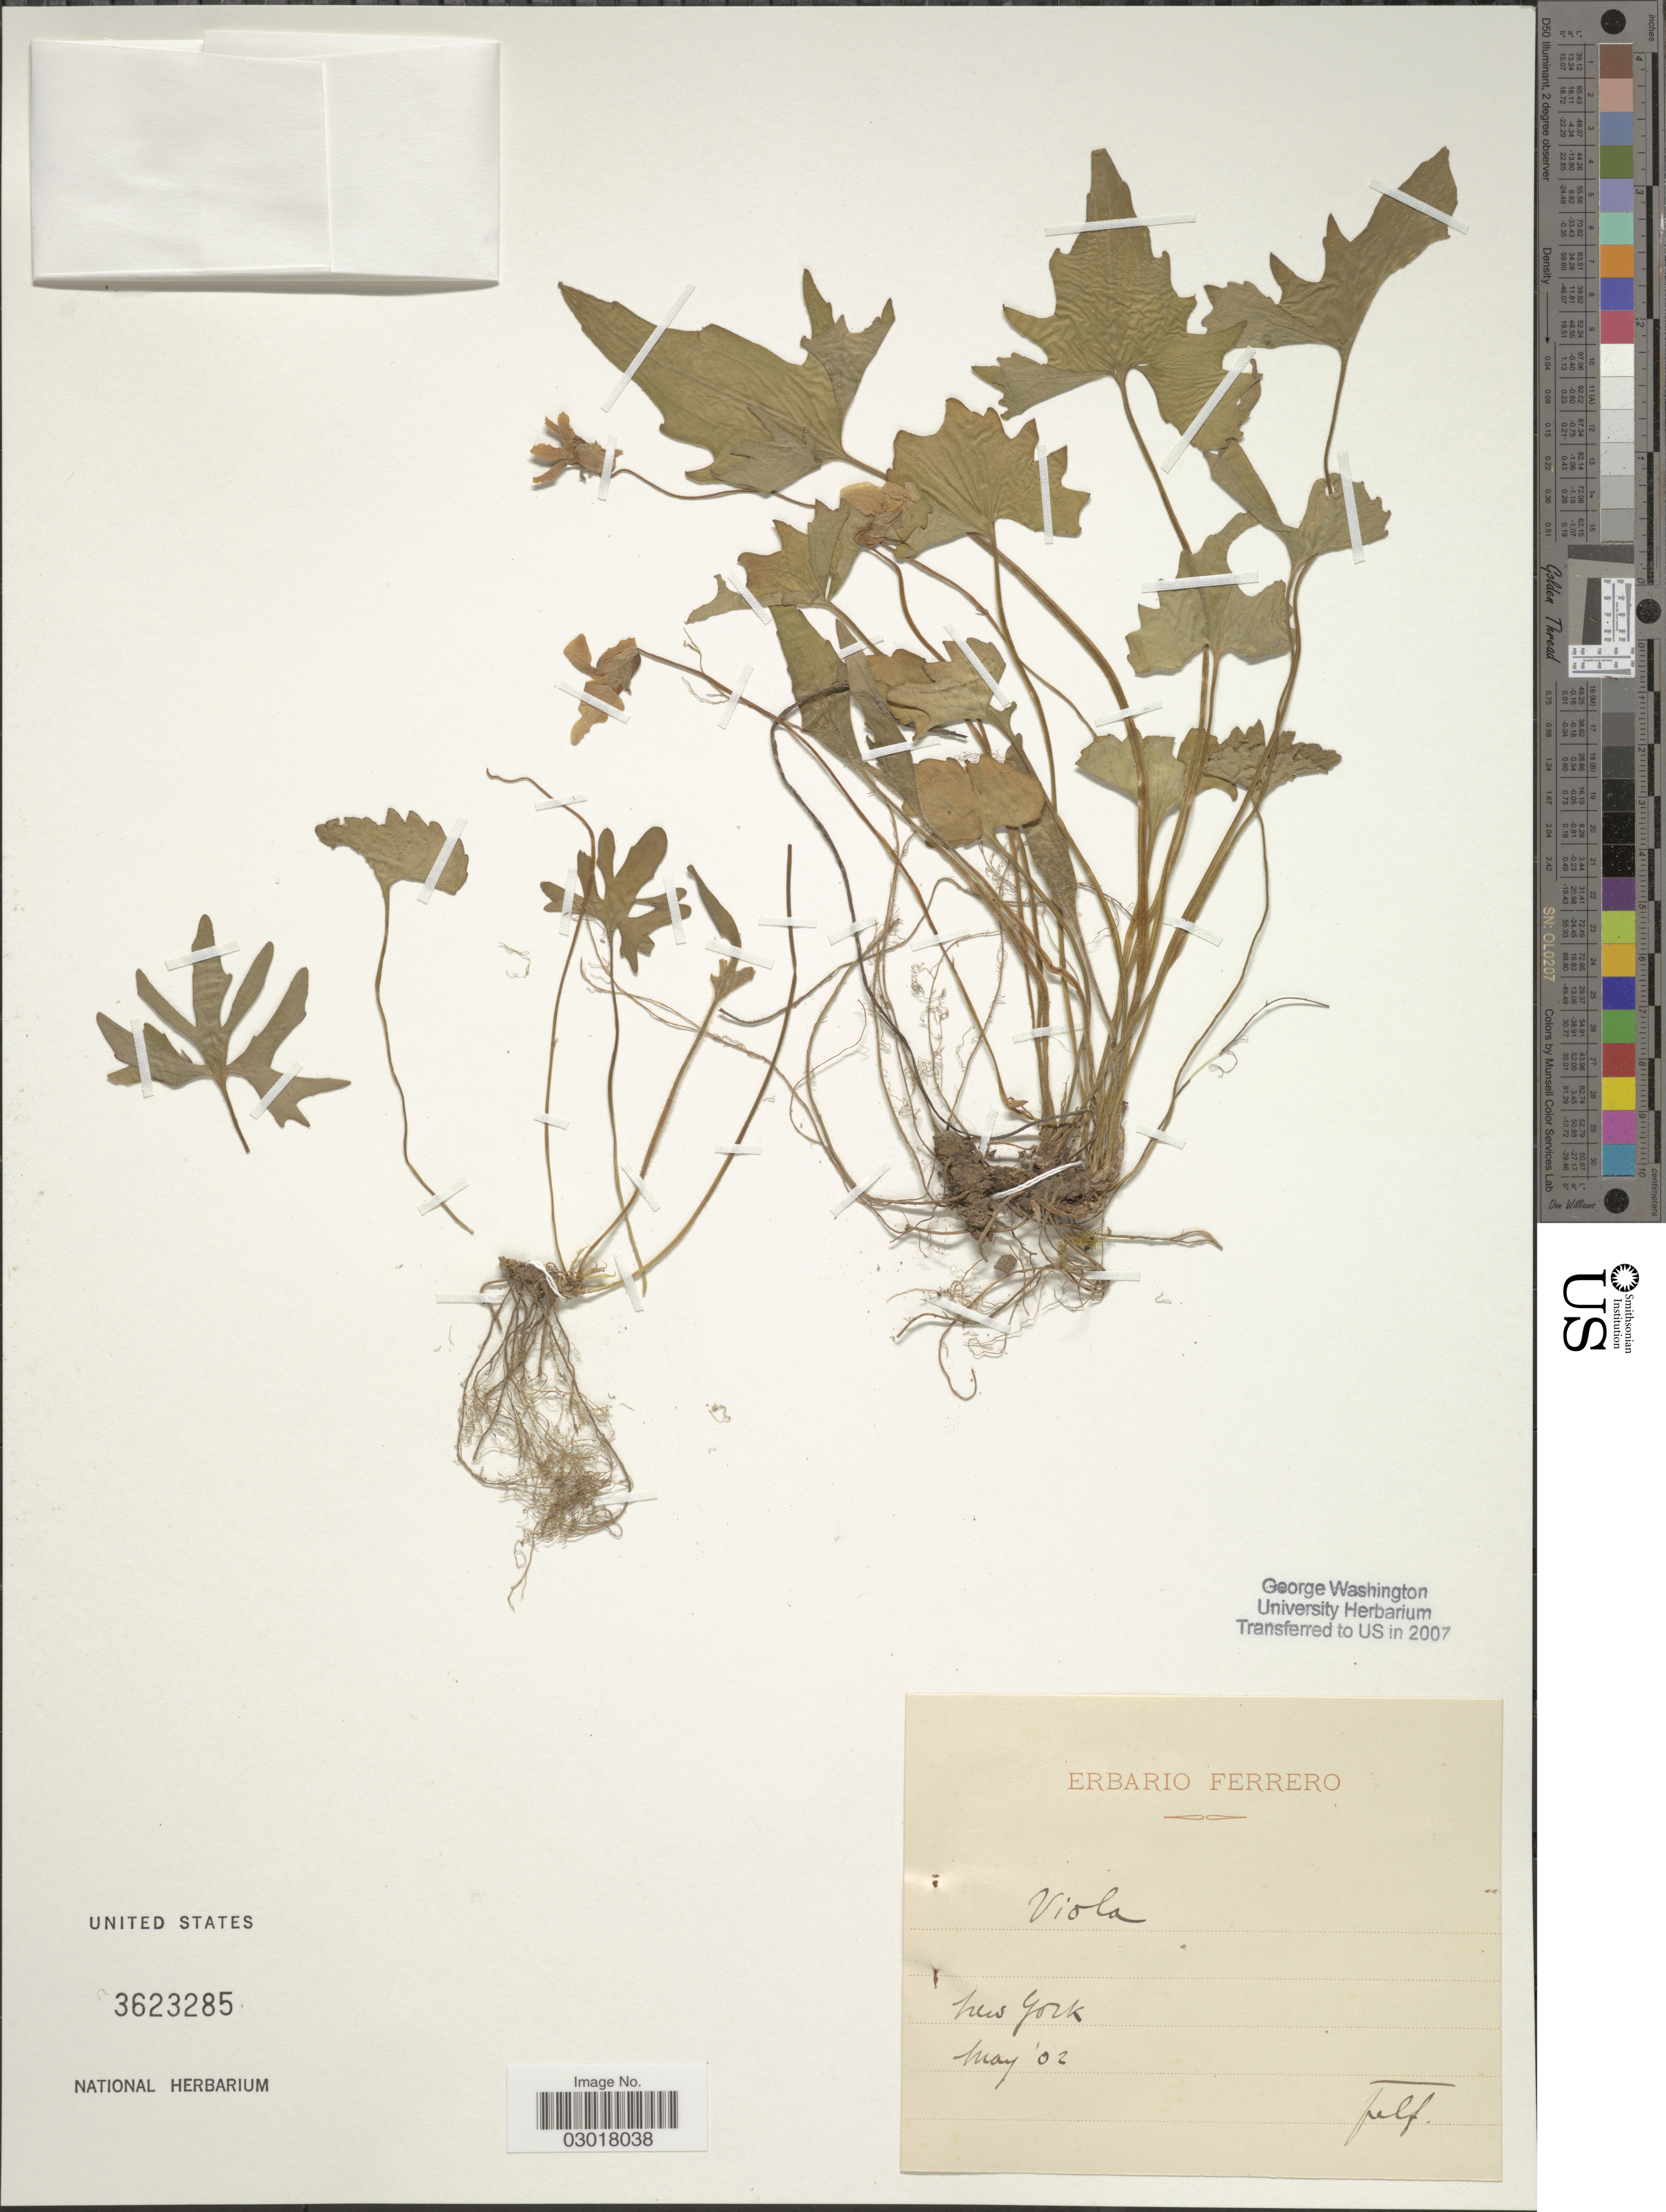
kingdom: Plantae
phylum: Tracheophyta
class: Magnoliopsida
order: Malpighiales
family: Violaceae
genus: Viola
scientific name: Viola sp.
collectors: F. Ferrero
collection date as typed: Transcribed d/m/y: /5/2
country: United States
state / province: New York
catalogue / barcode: US 3623285